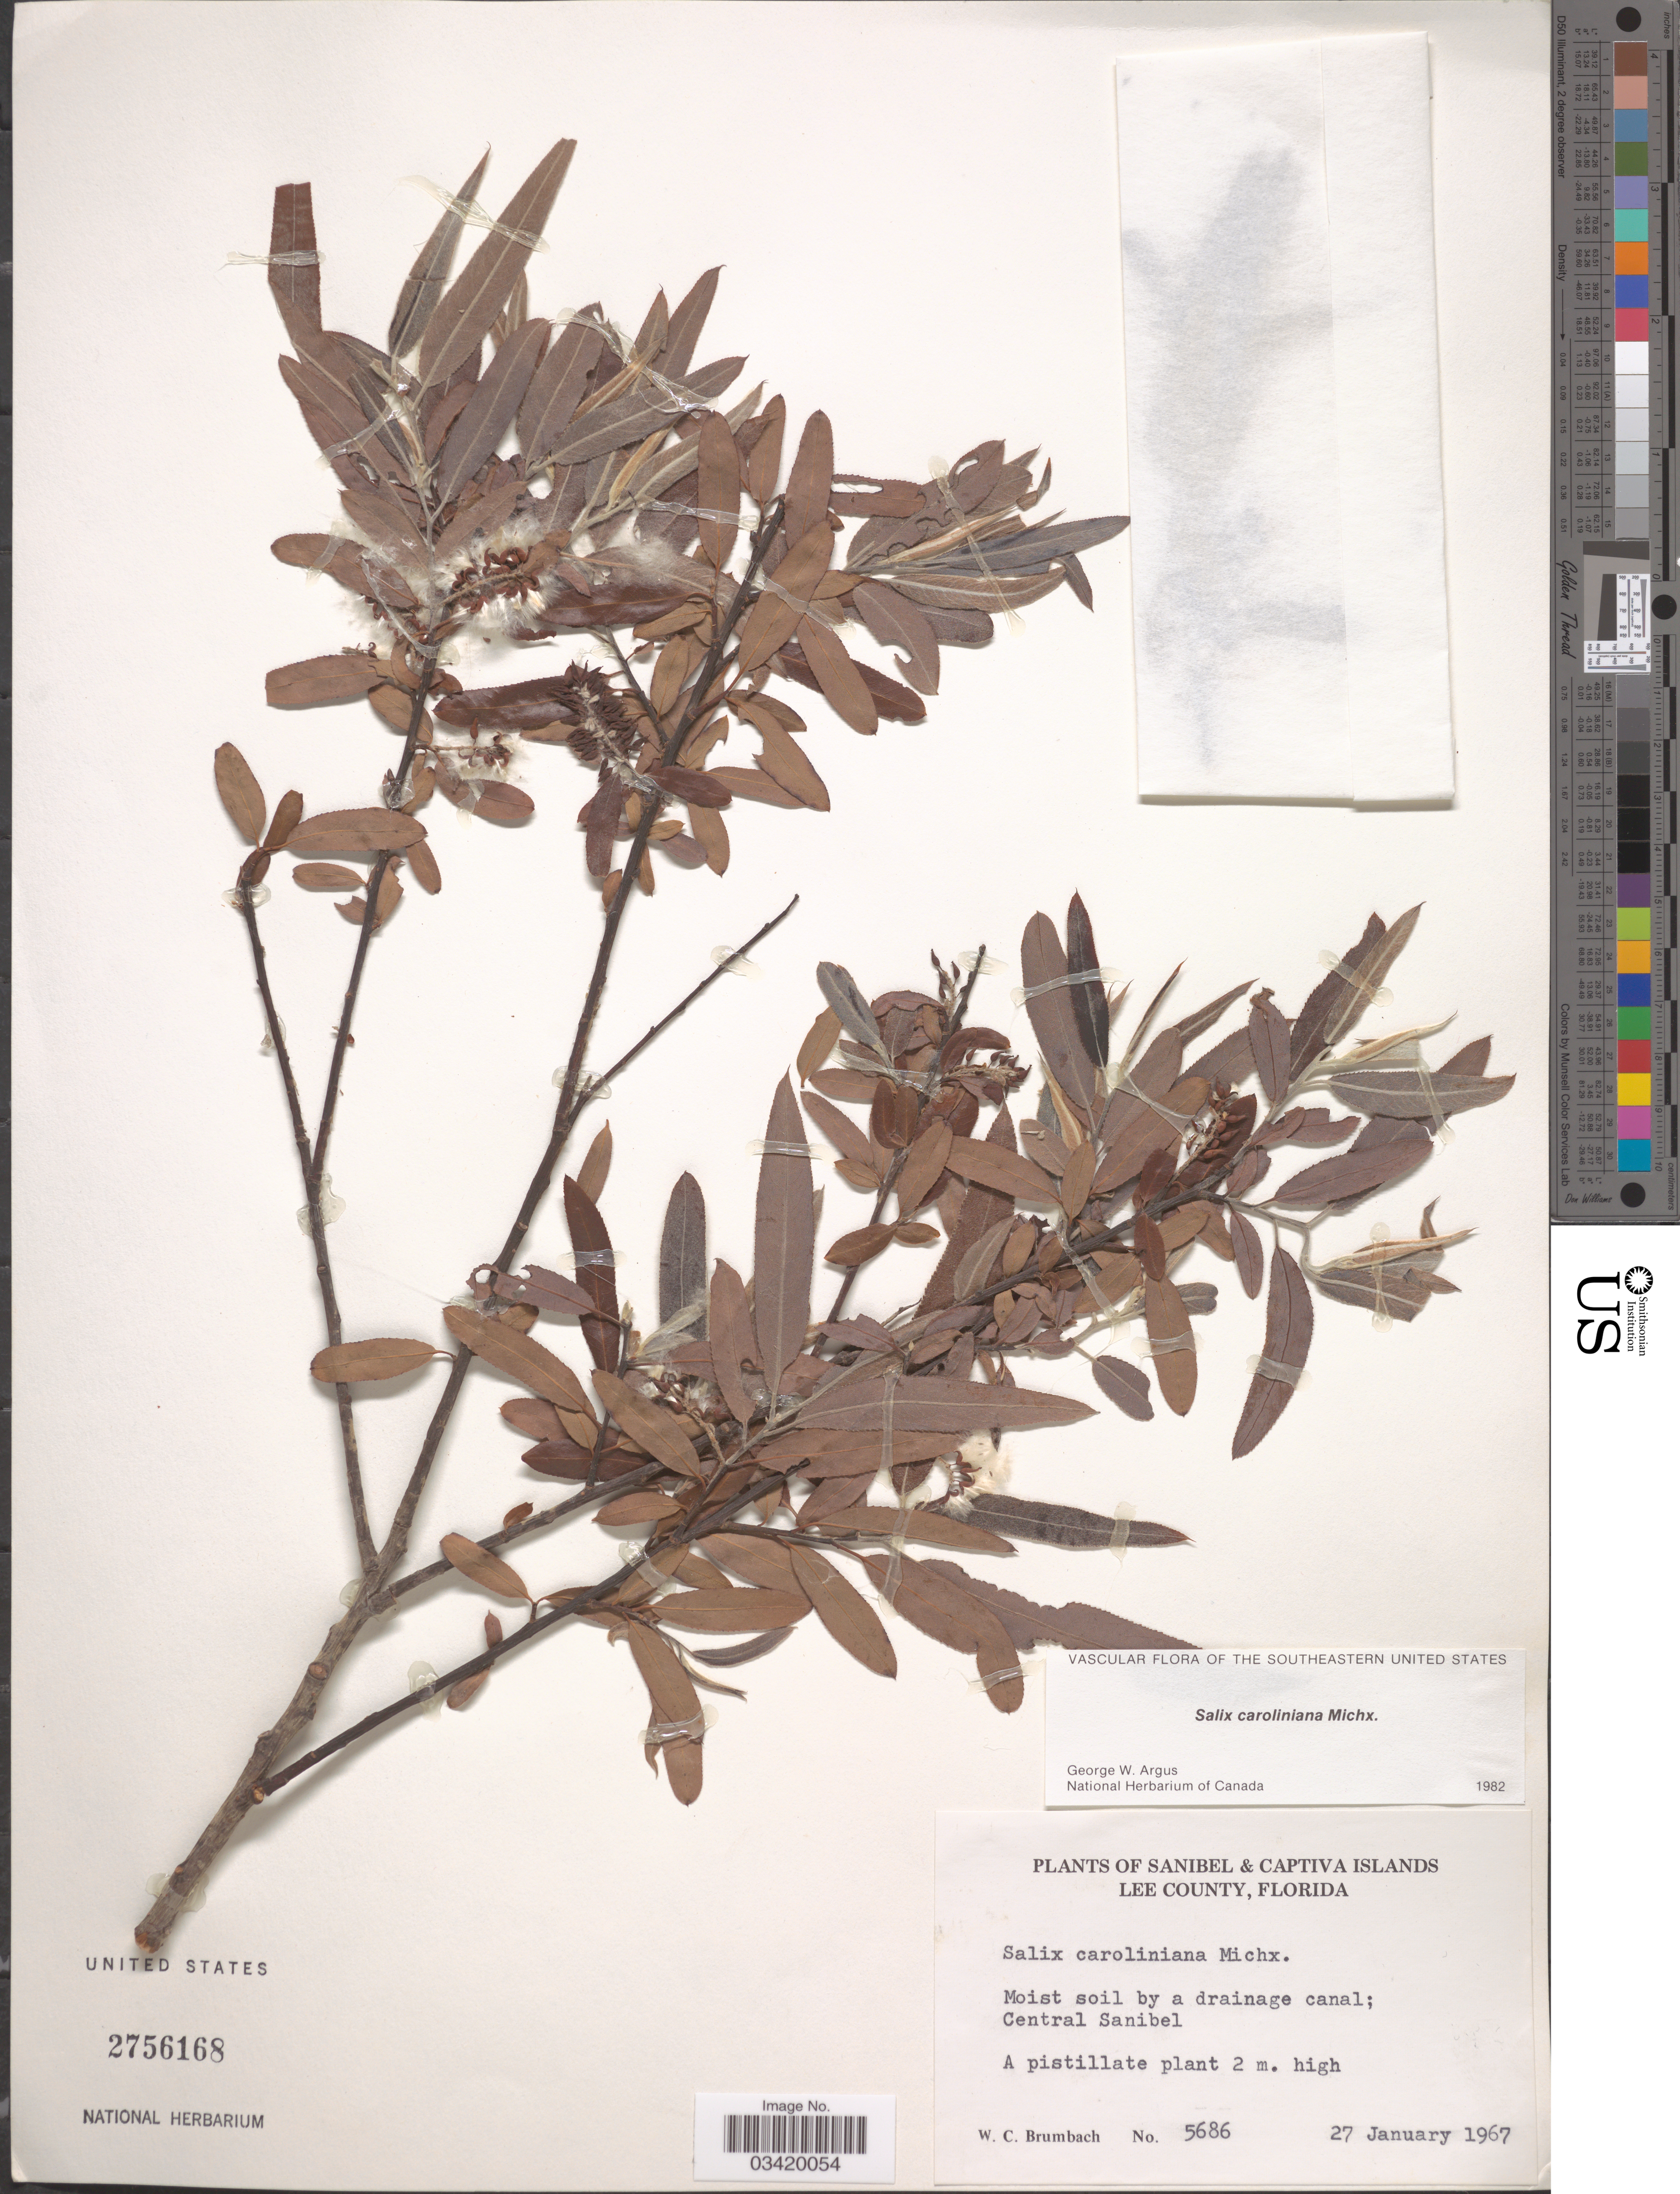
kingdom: Plantae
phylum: Tracheophyta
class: Magnoliopsida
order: Malpighiales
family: Salicaceae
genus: Salix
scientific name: Salix longipes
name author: Shuttlew. ex Andersson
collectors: W. C. Brumbach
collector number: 5686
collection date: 1967-01-27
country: United States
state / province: Florida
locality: Sanibel Islands. Lee County. Central Sanibel.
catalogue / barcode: US 2756168